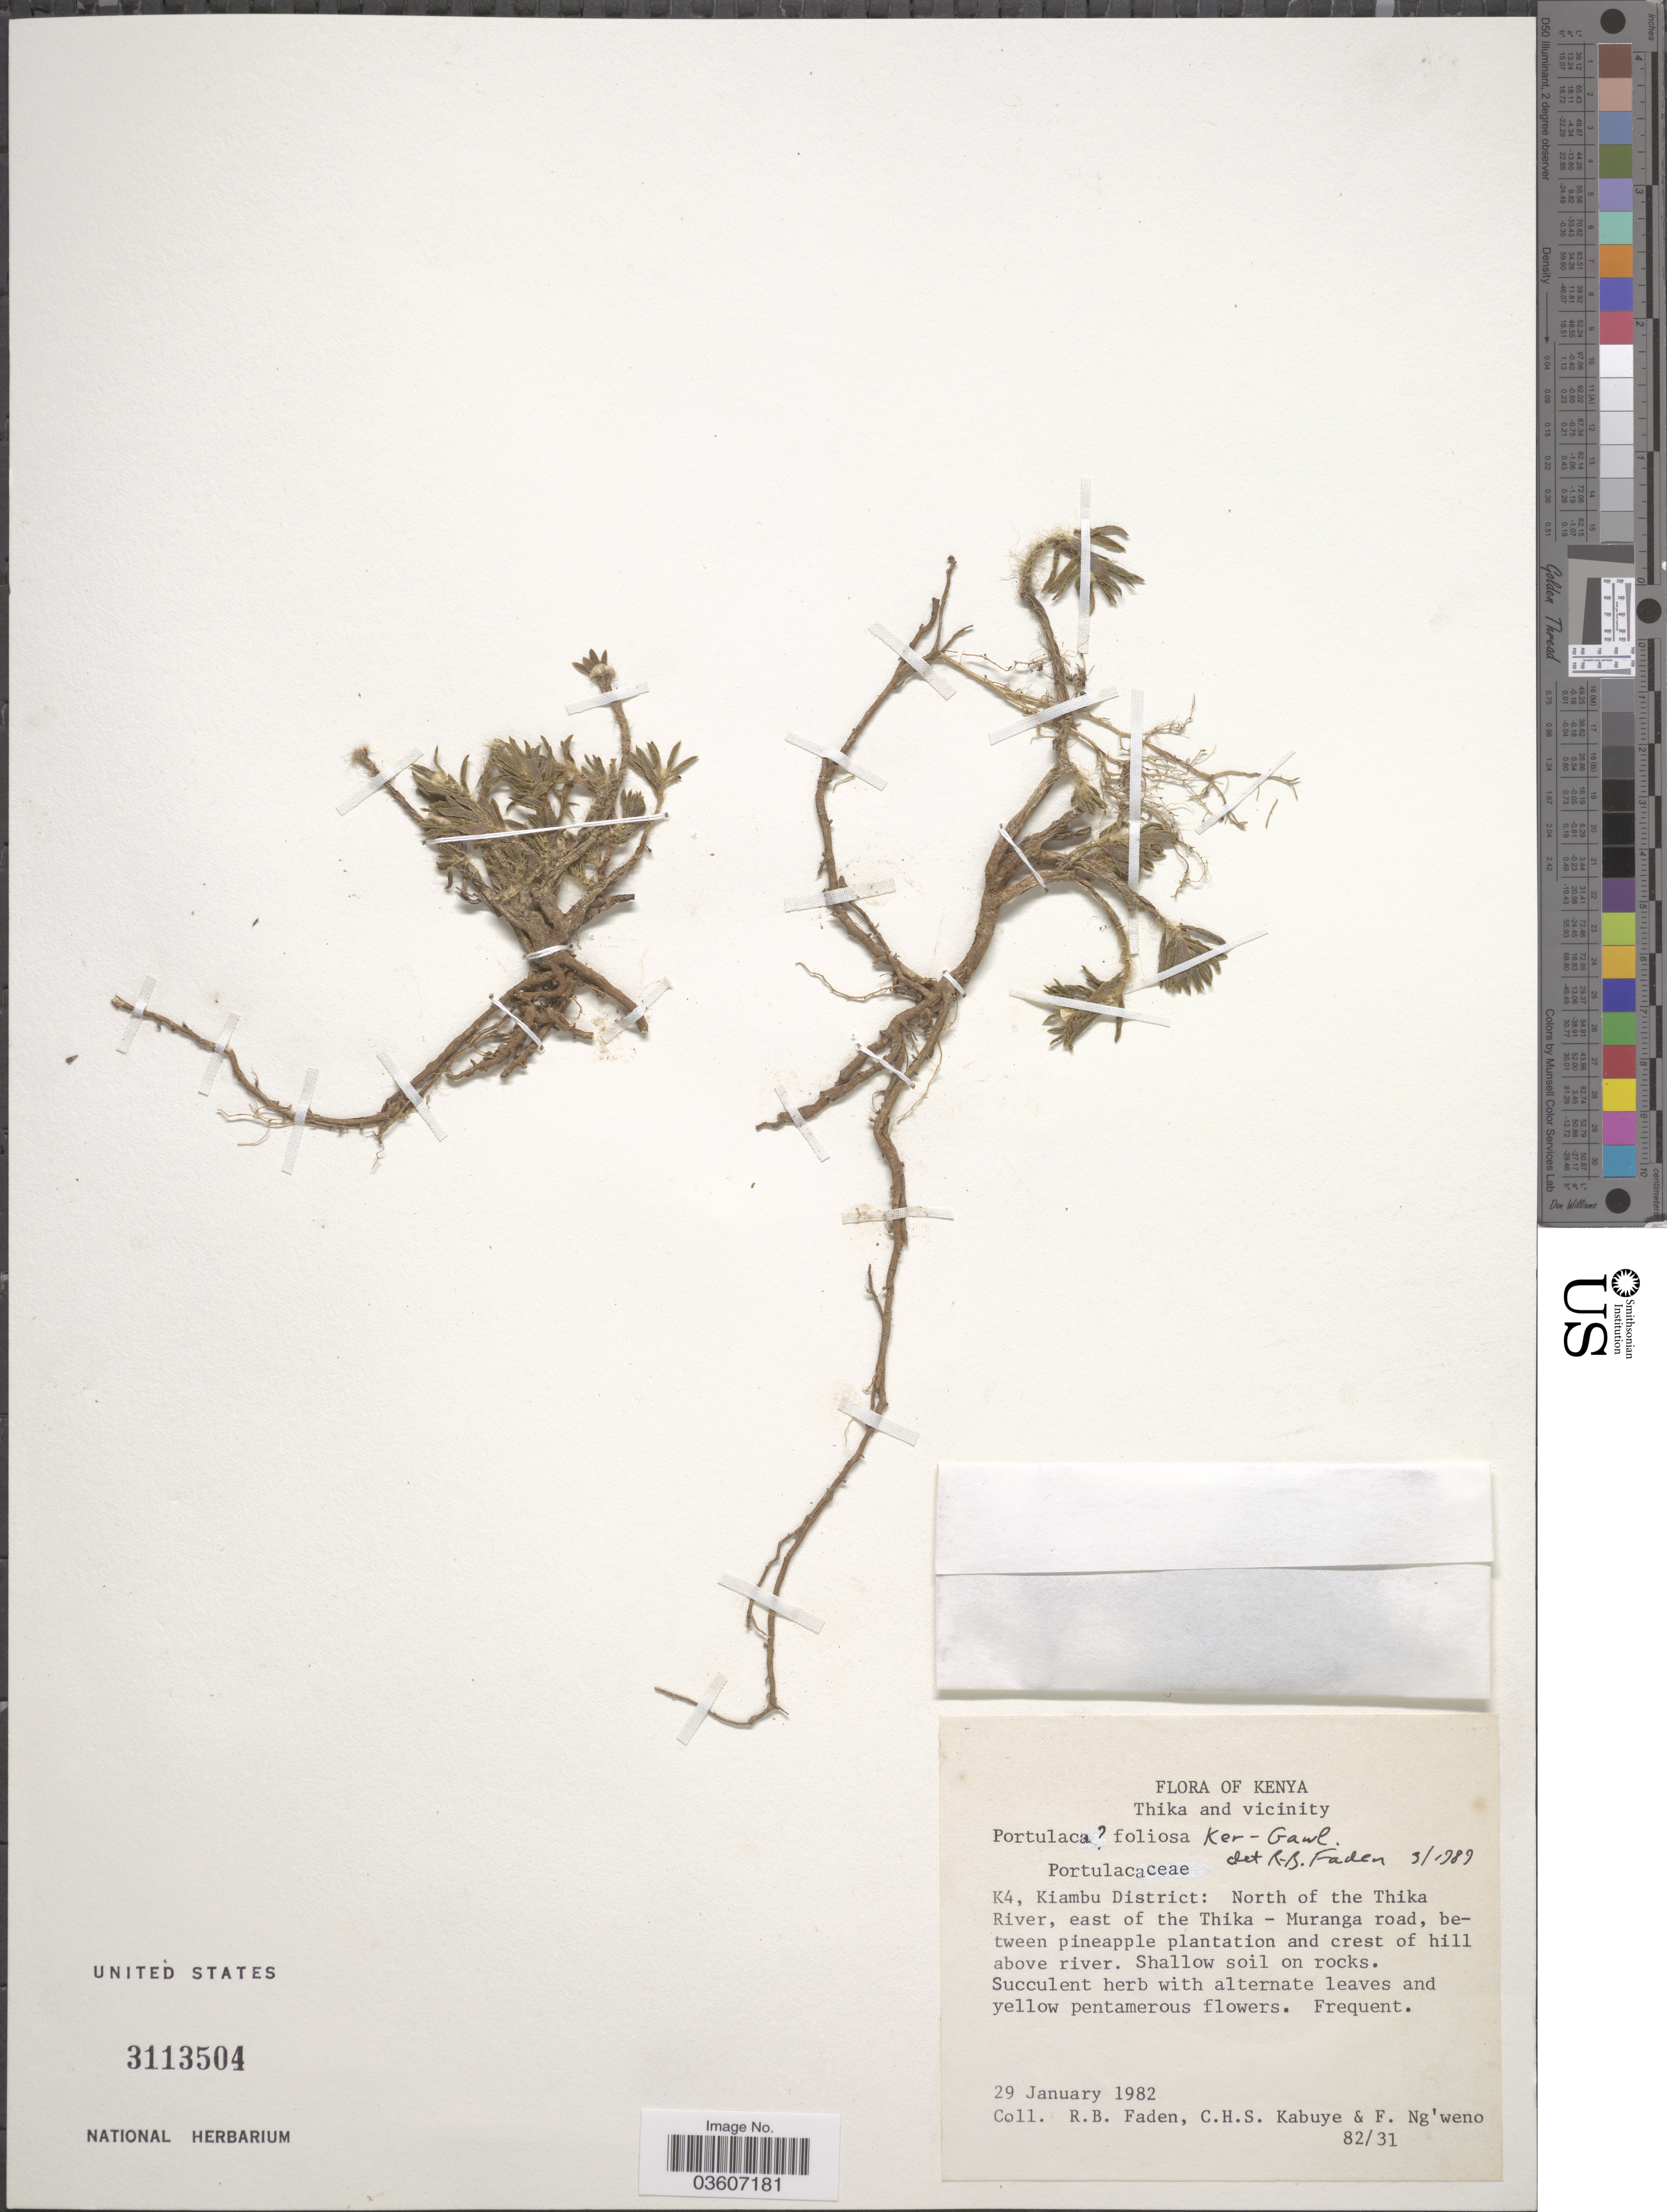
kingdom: Plantae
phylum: Tracheophyta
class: Magnoliopsida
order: Caryophyllales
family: Portulacaceae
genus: Portulaca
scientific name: Portulaca foliosa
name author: Ker Gawl.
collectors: R. B. Faden, C. Kabuye & F. Ng'weno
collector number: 82/31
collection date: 1982-01-29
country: Kenya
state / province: Kiambu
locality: Thika and vicinity. K4, Kiambu District: North of the Thika River, east of the Thika - Muranga road, between pineapple plantation and crest of hill above river.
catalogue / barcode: US 3113504